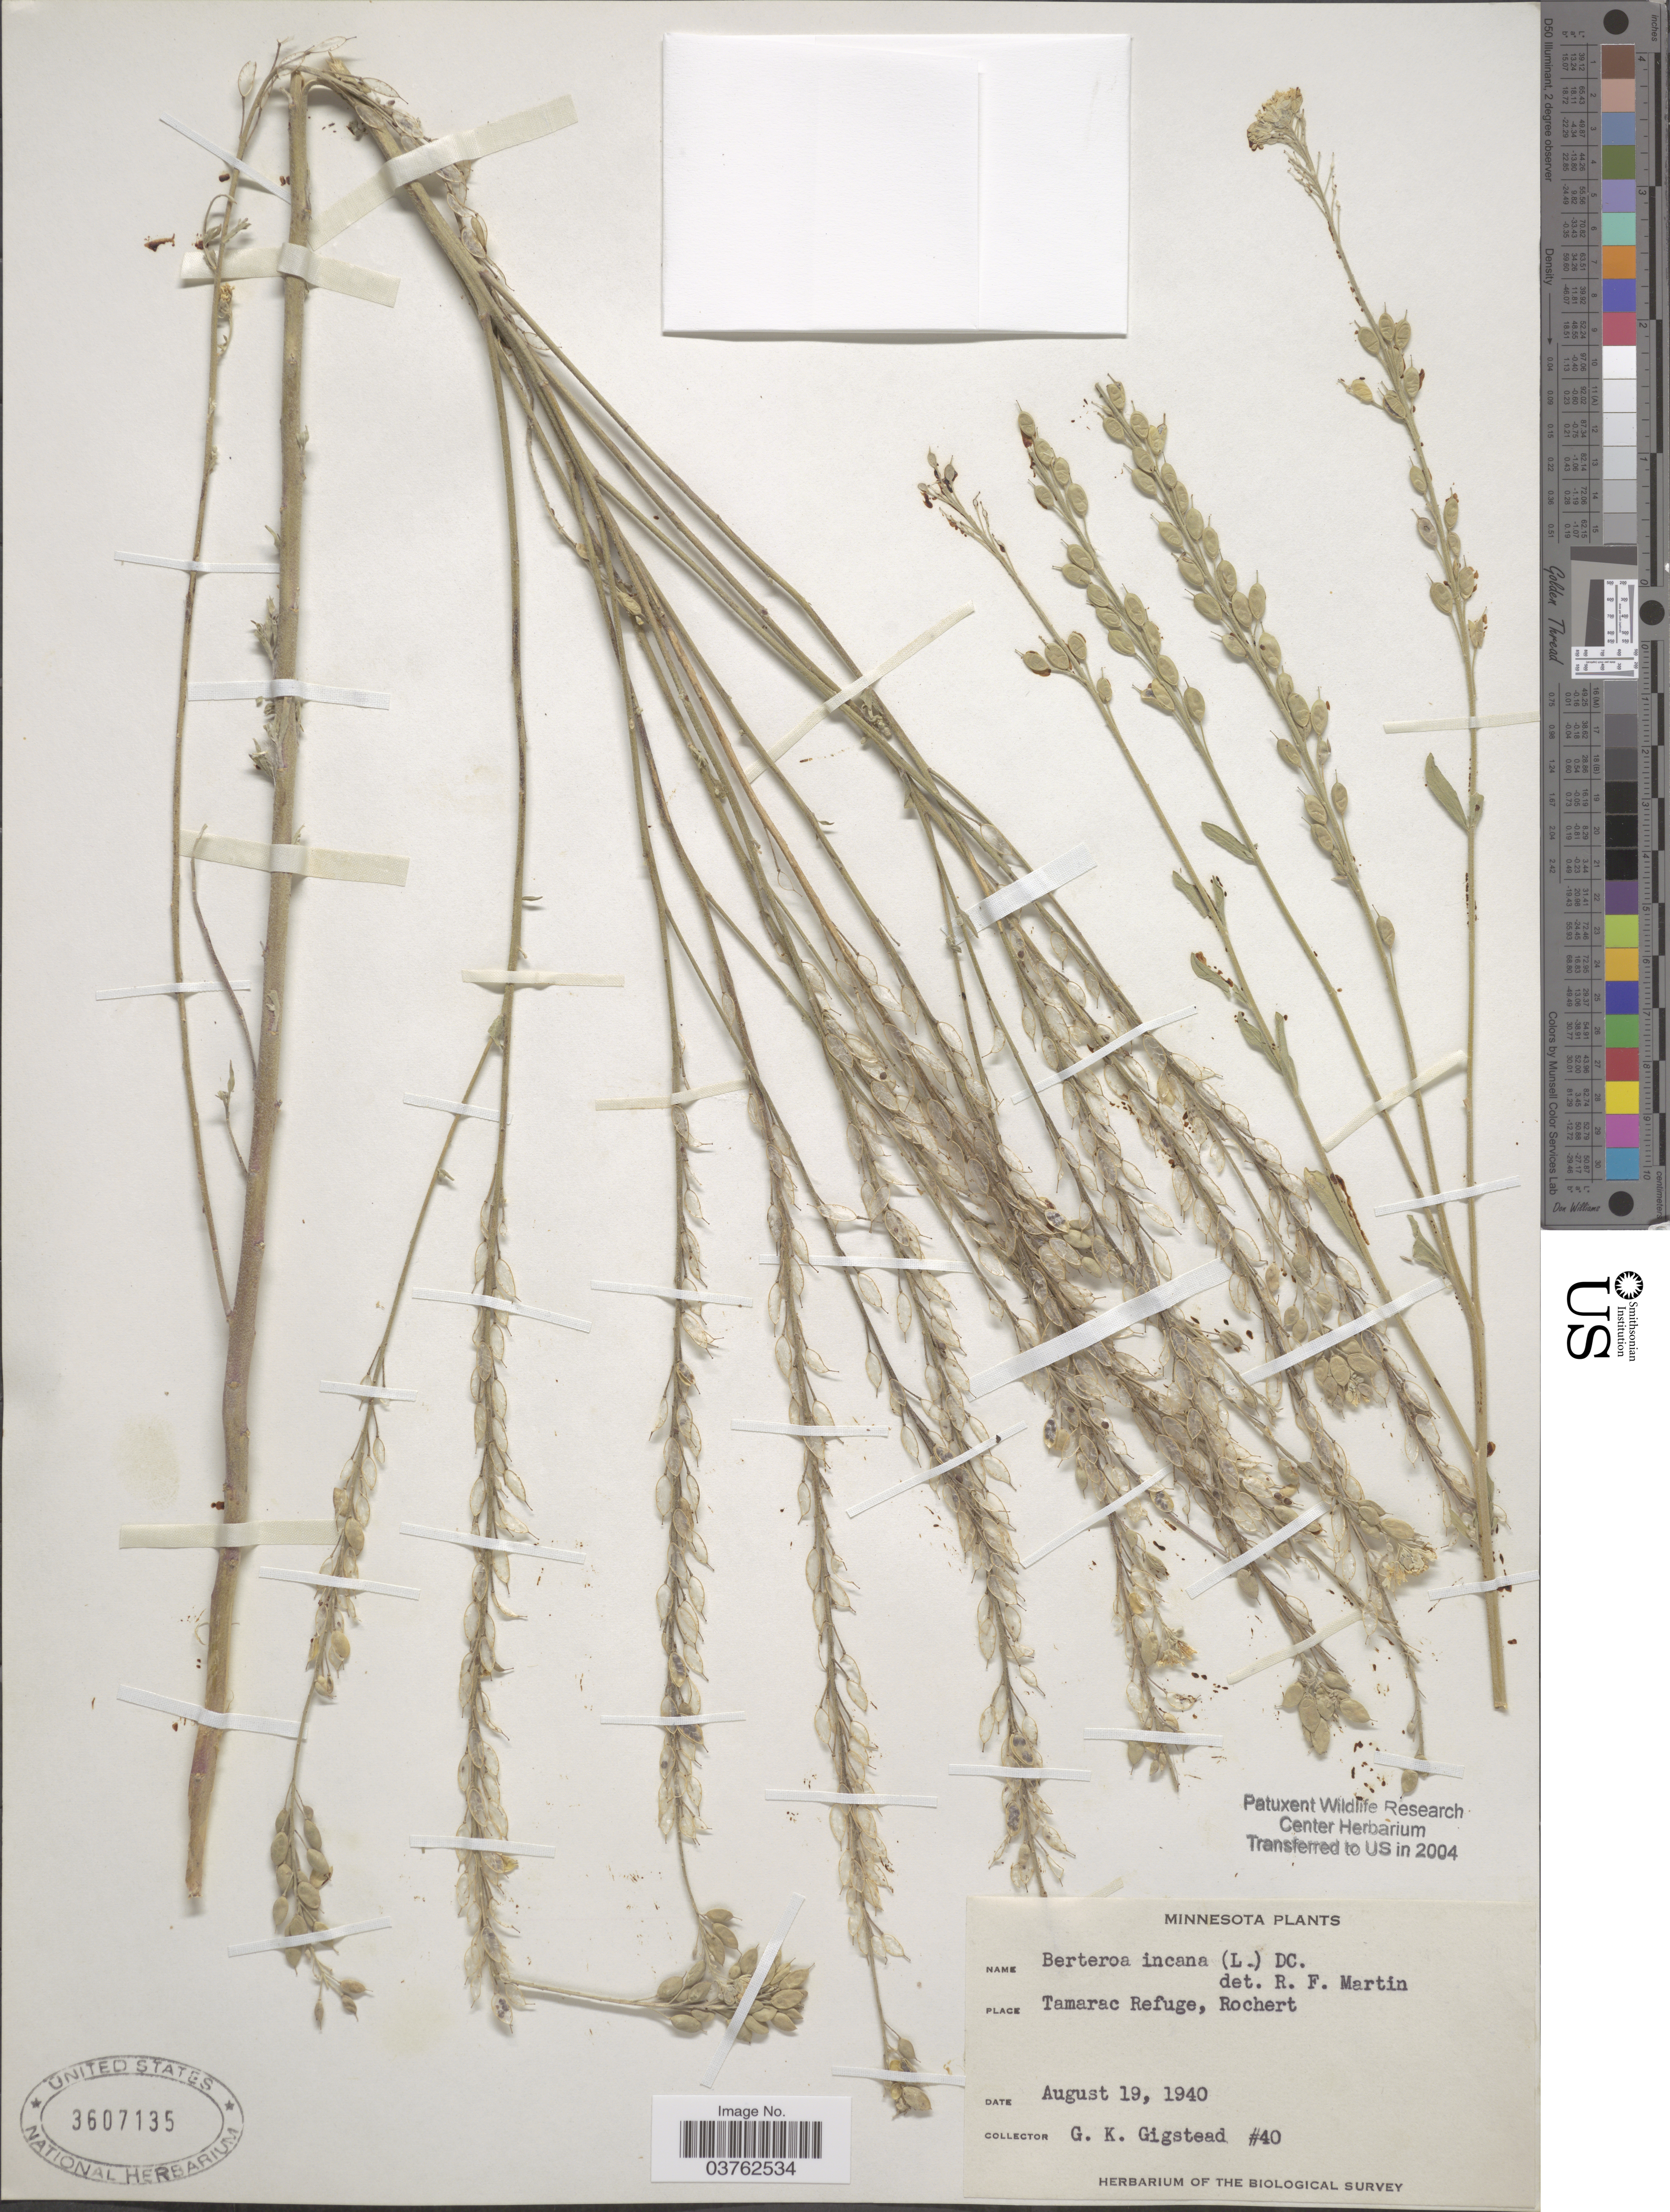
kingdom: Plantae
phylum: Tracheophyta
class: Magnoliopsida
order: Brassicales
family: Brassicaceae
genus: Berteroa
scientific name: Berteroa incana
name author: (L.) DC.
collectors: G. Gigstead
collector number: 40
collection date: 1940-08-19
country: United States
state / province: Minnesota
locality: Tamarac Refuge, Rochert.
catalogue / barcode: US 3607135